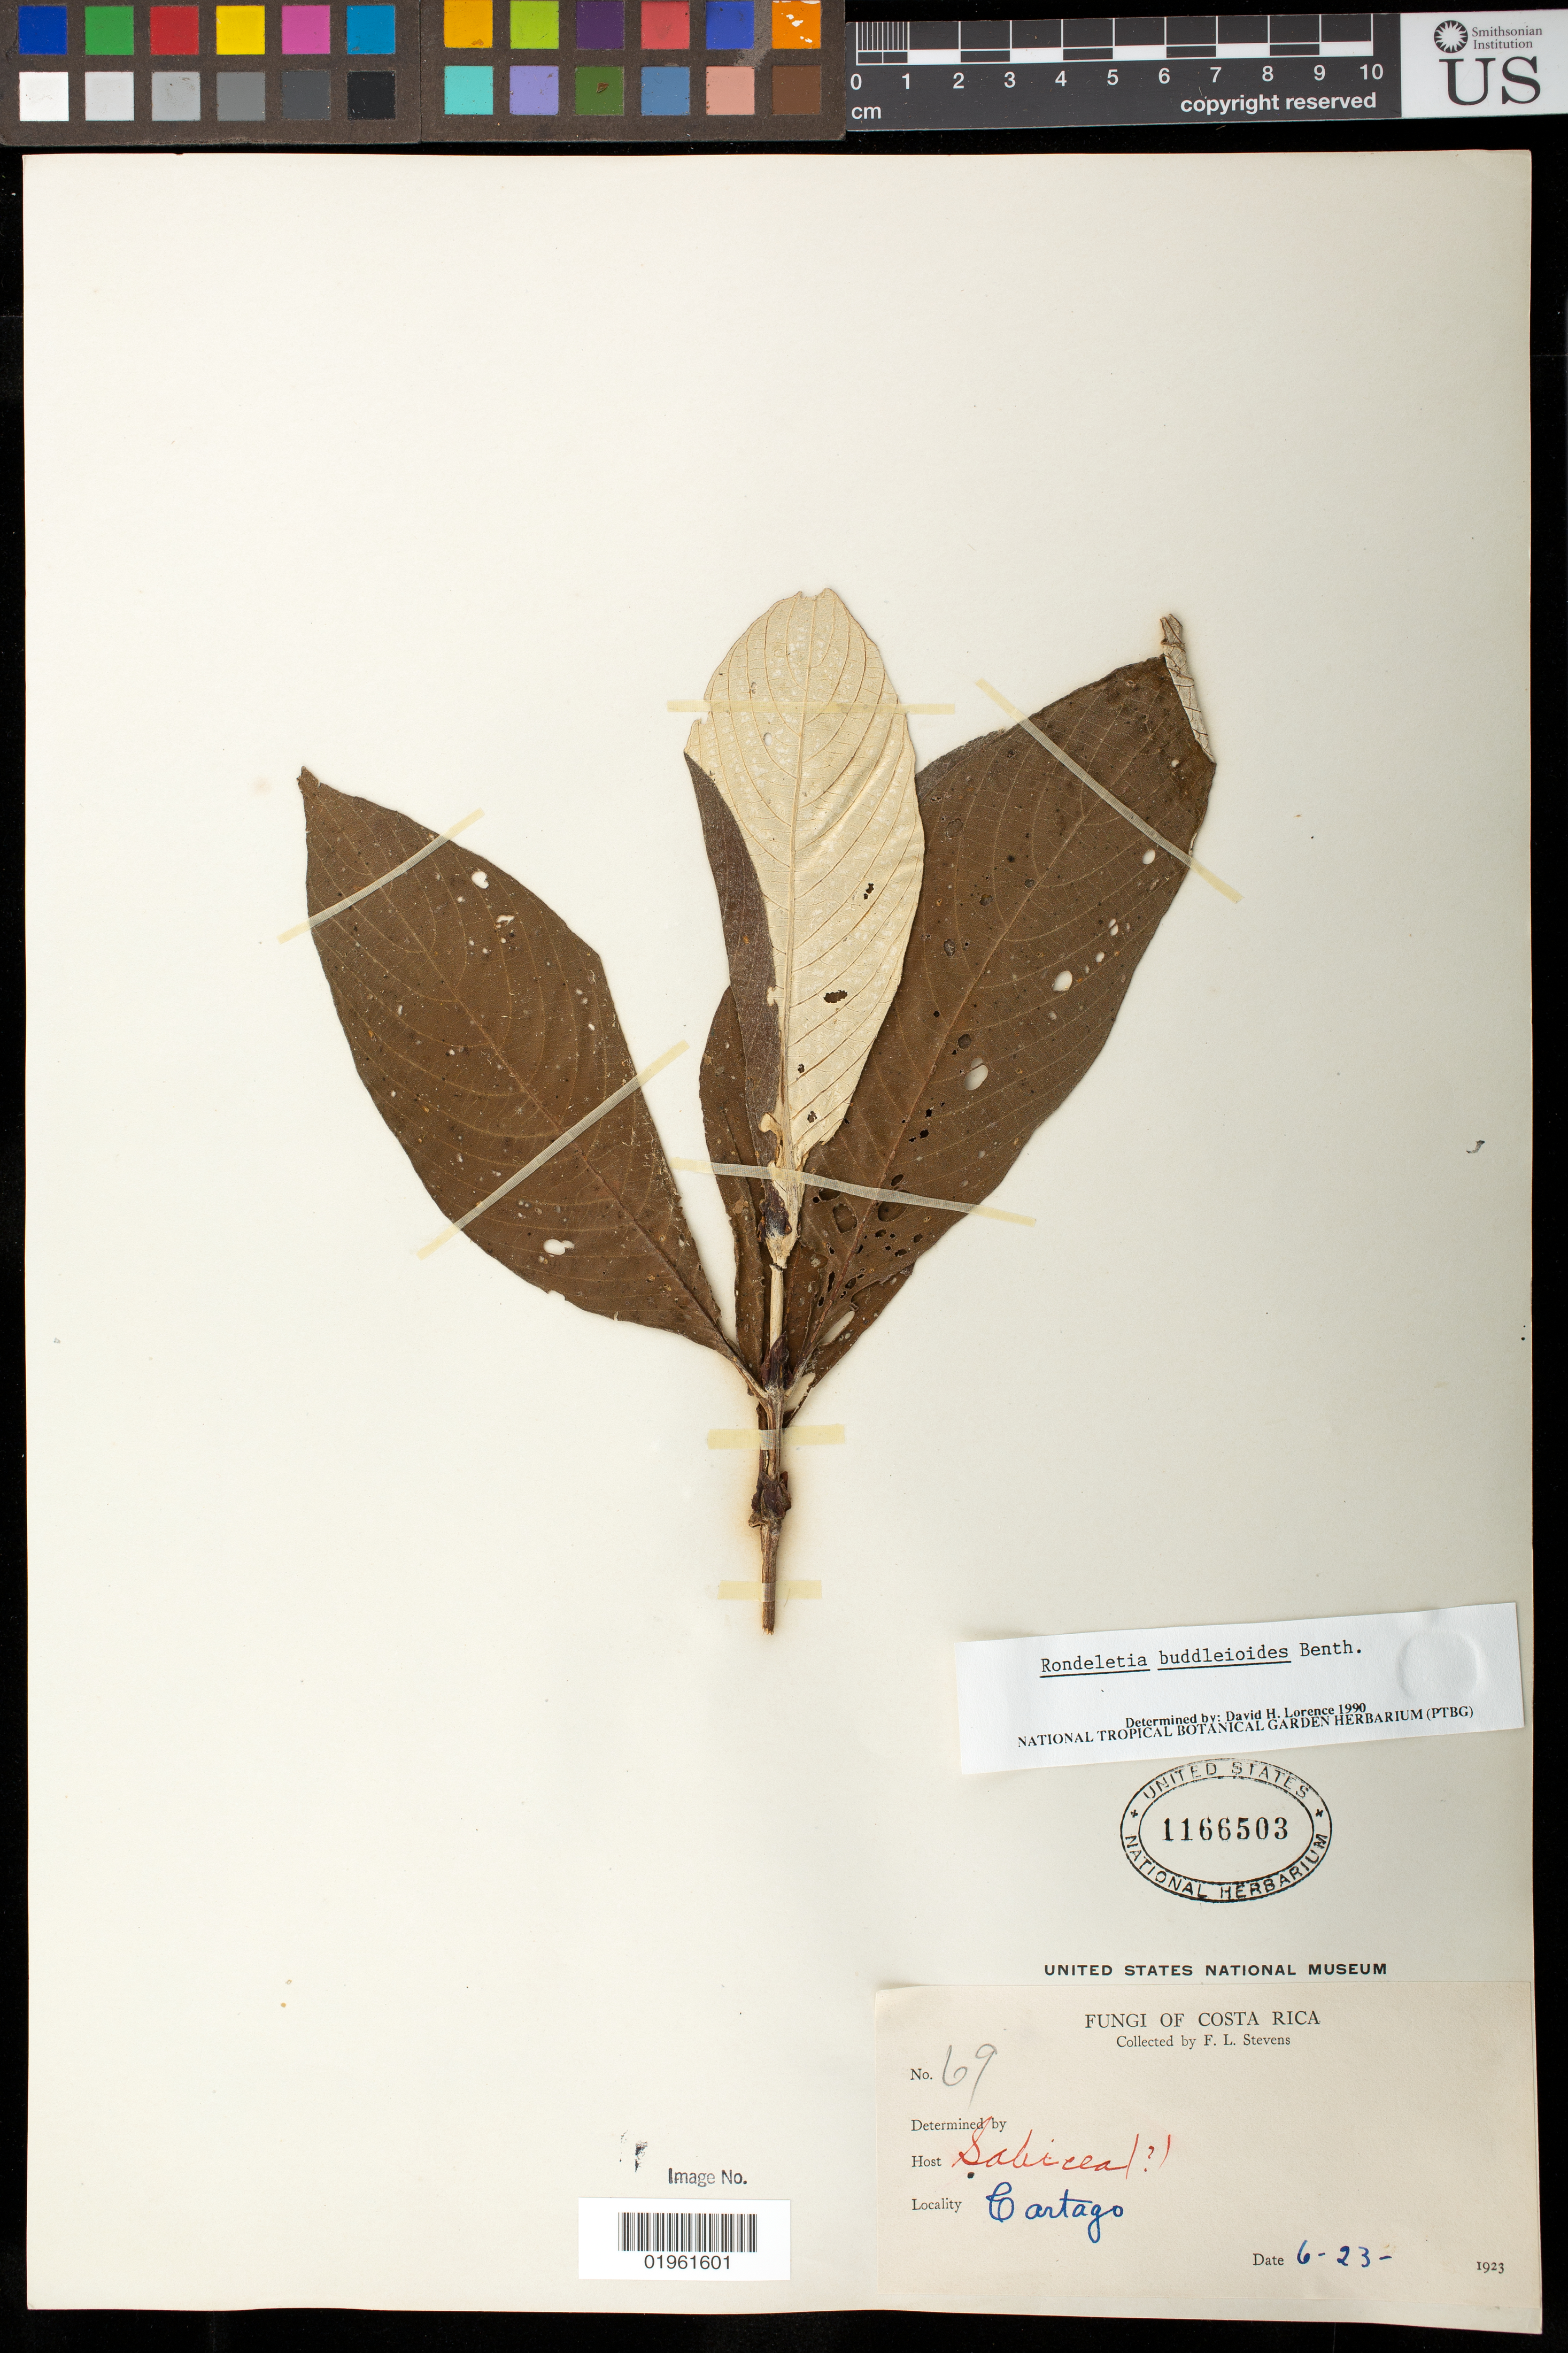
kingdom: Plantae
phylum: Tracheophyta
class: Magnoliopsida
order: Gentianales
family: Rubiaceae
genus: Rondeletia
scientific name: Rondeletia buddleioides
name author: Benth.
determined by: Lorence, David H., (PTBG), National Tropical Botanical Garden (UNITED STATES)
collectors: F. L. Stevens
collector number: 69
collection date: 1923-06-23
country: Costa Rica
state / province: Cartago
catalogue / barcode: US 1166503